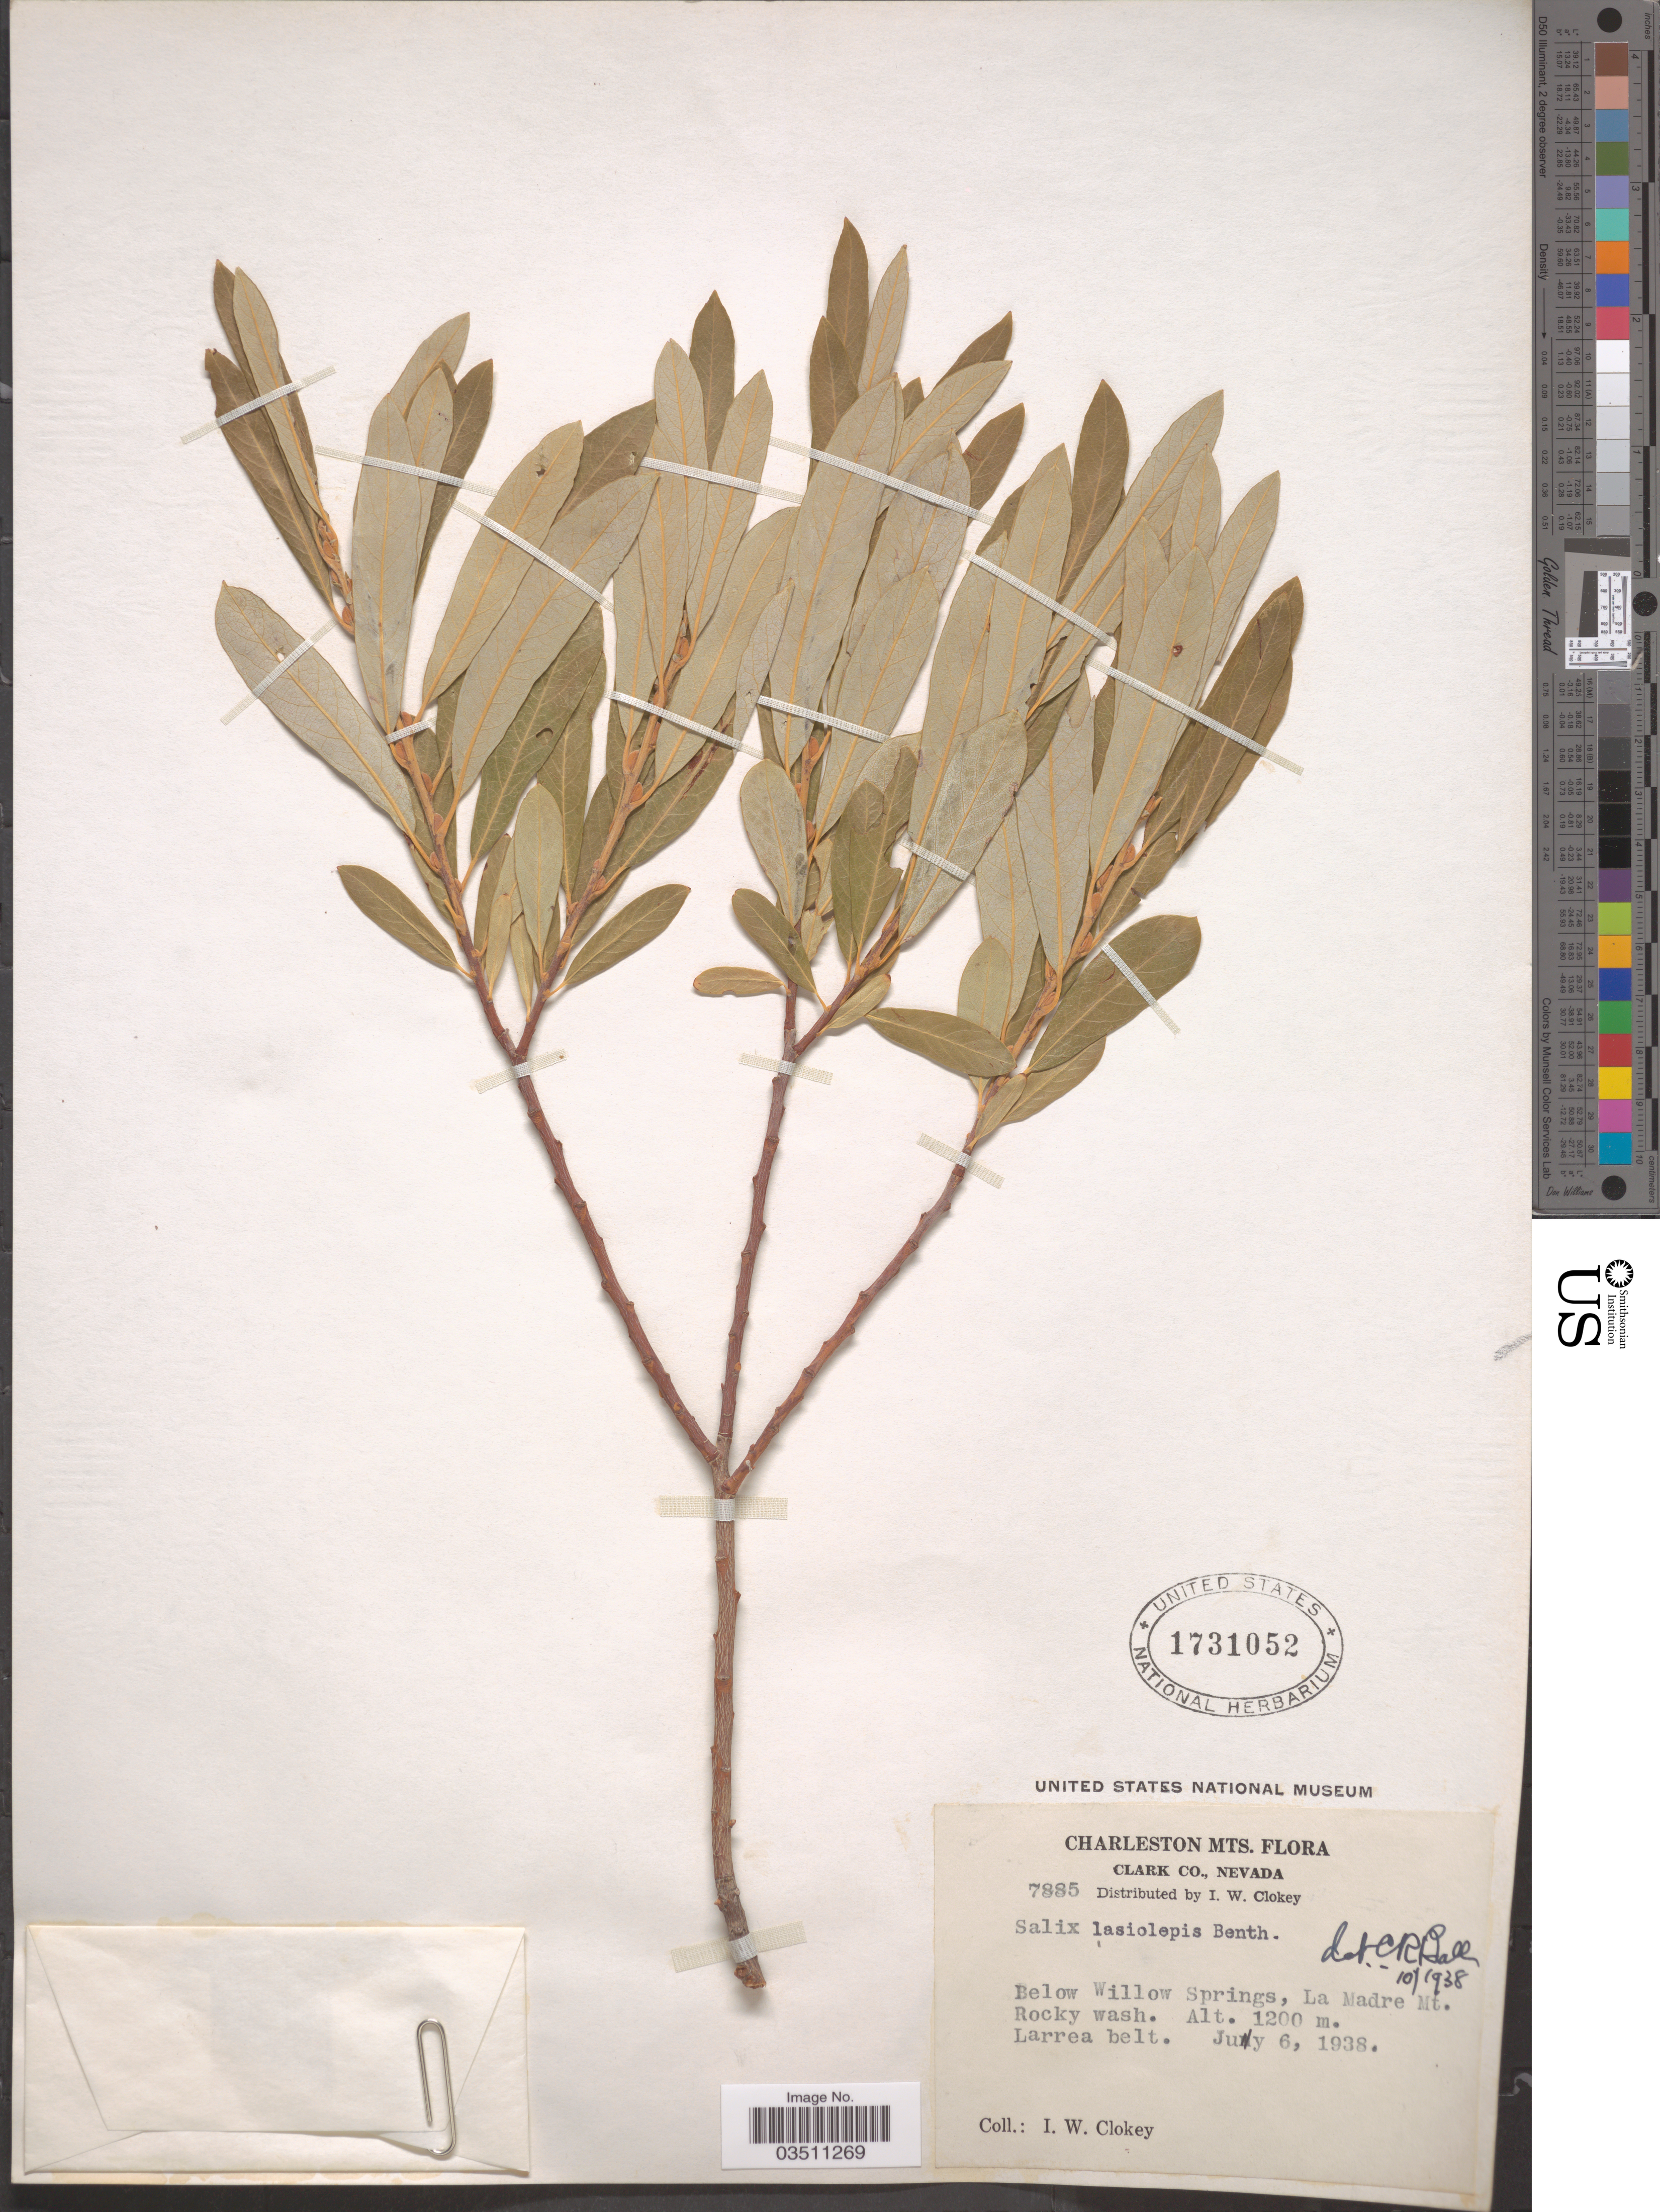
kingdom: Plantae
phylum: Tracheophyta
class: Magnoliopsida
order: Malpighiales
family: Salicaceae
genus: Salix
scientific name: Salix lasiolepis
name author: Benth.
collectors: I. W. Clokey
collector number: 7885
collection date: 1938-07-06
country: United States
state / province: Nevada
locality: Charleston Mts. Clark Co. Below Willow Springs, La Madre Mt. Rocky wash. Larrea belt.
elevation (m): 1200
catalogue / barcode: US 1731052